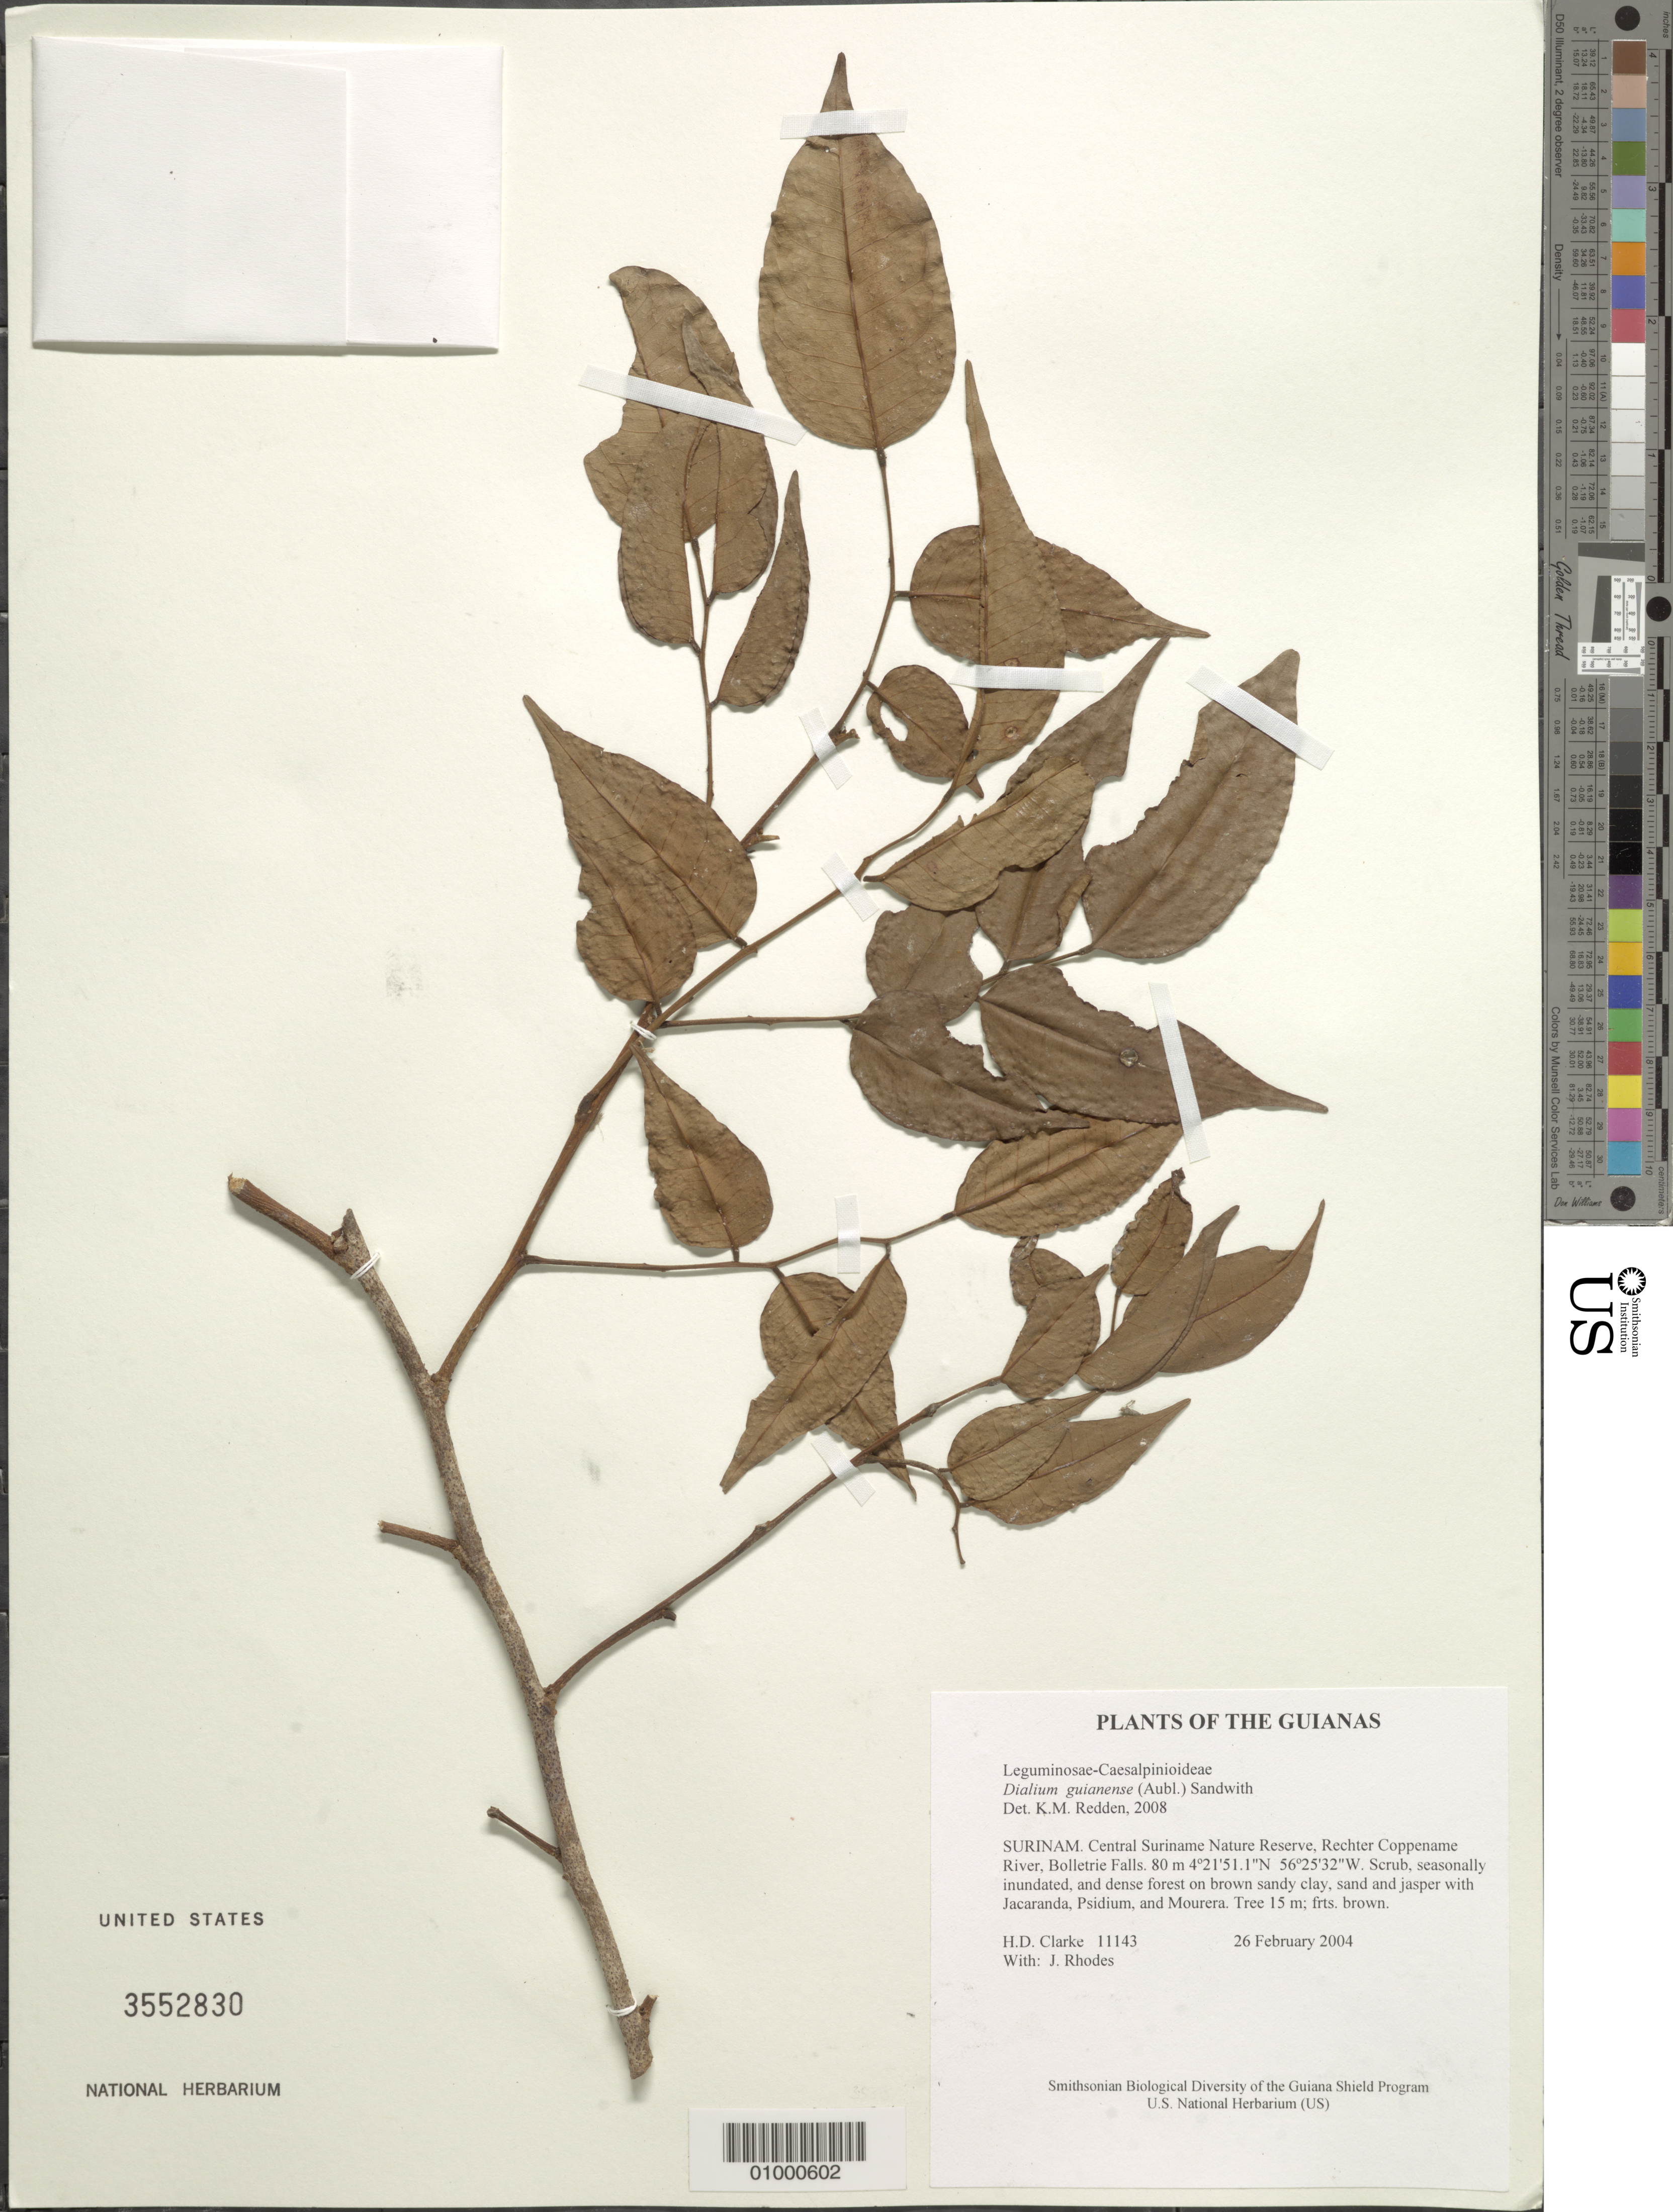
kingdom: Plantae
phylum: Tracheophyta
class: Magnoliopsida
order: Fabales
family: Fabaceae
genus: Dialium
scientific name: Dialium guianense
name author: (Aubl.) Sandwith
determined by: Rico Arce, María de Lourdes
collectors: H. D. Clarke & J. Rhodes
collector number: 11143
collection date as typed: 26 February 2004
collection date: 2004-02-26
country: Suriname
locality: Central Suriname Nature Reserve, Rechter Coppename River, Bolletrie Falls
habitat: Scrub, seasonally inundated, and dense forest on brown sandy clay, sand and jasper with Jacaranda, Psidium, and Mourera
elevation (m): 80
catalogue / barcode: US 3552830